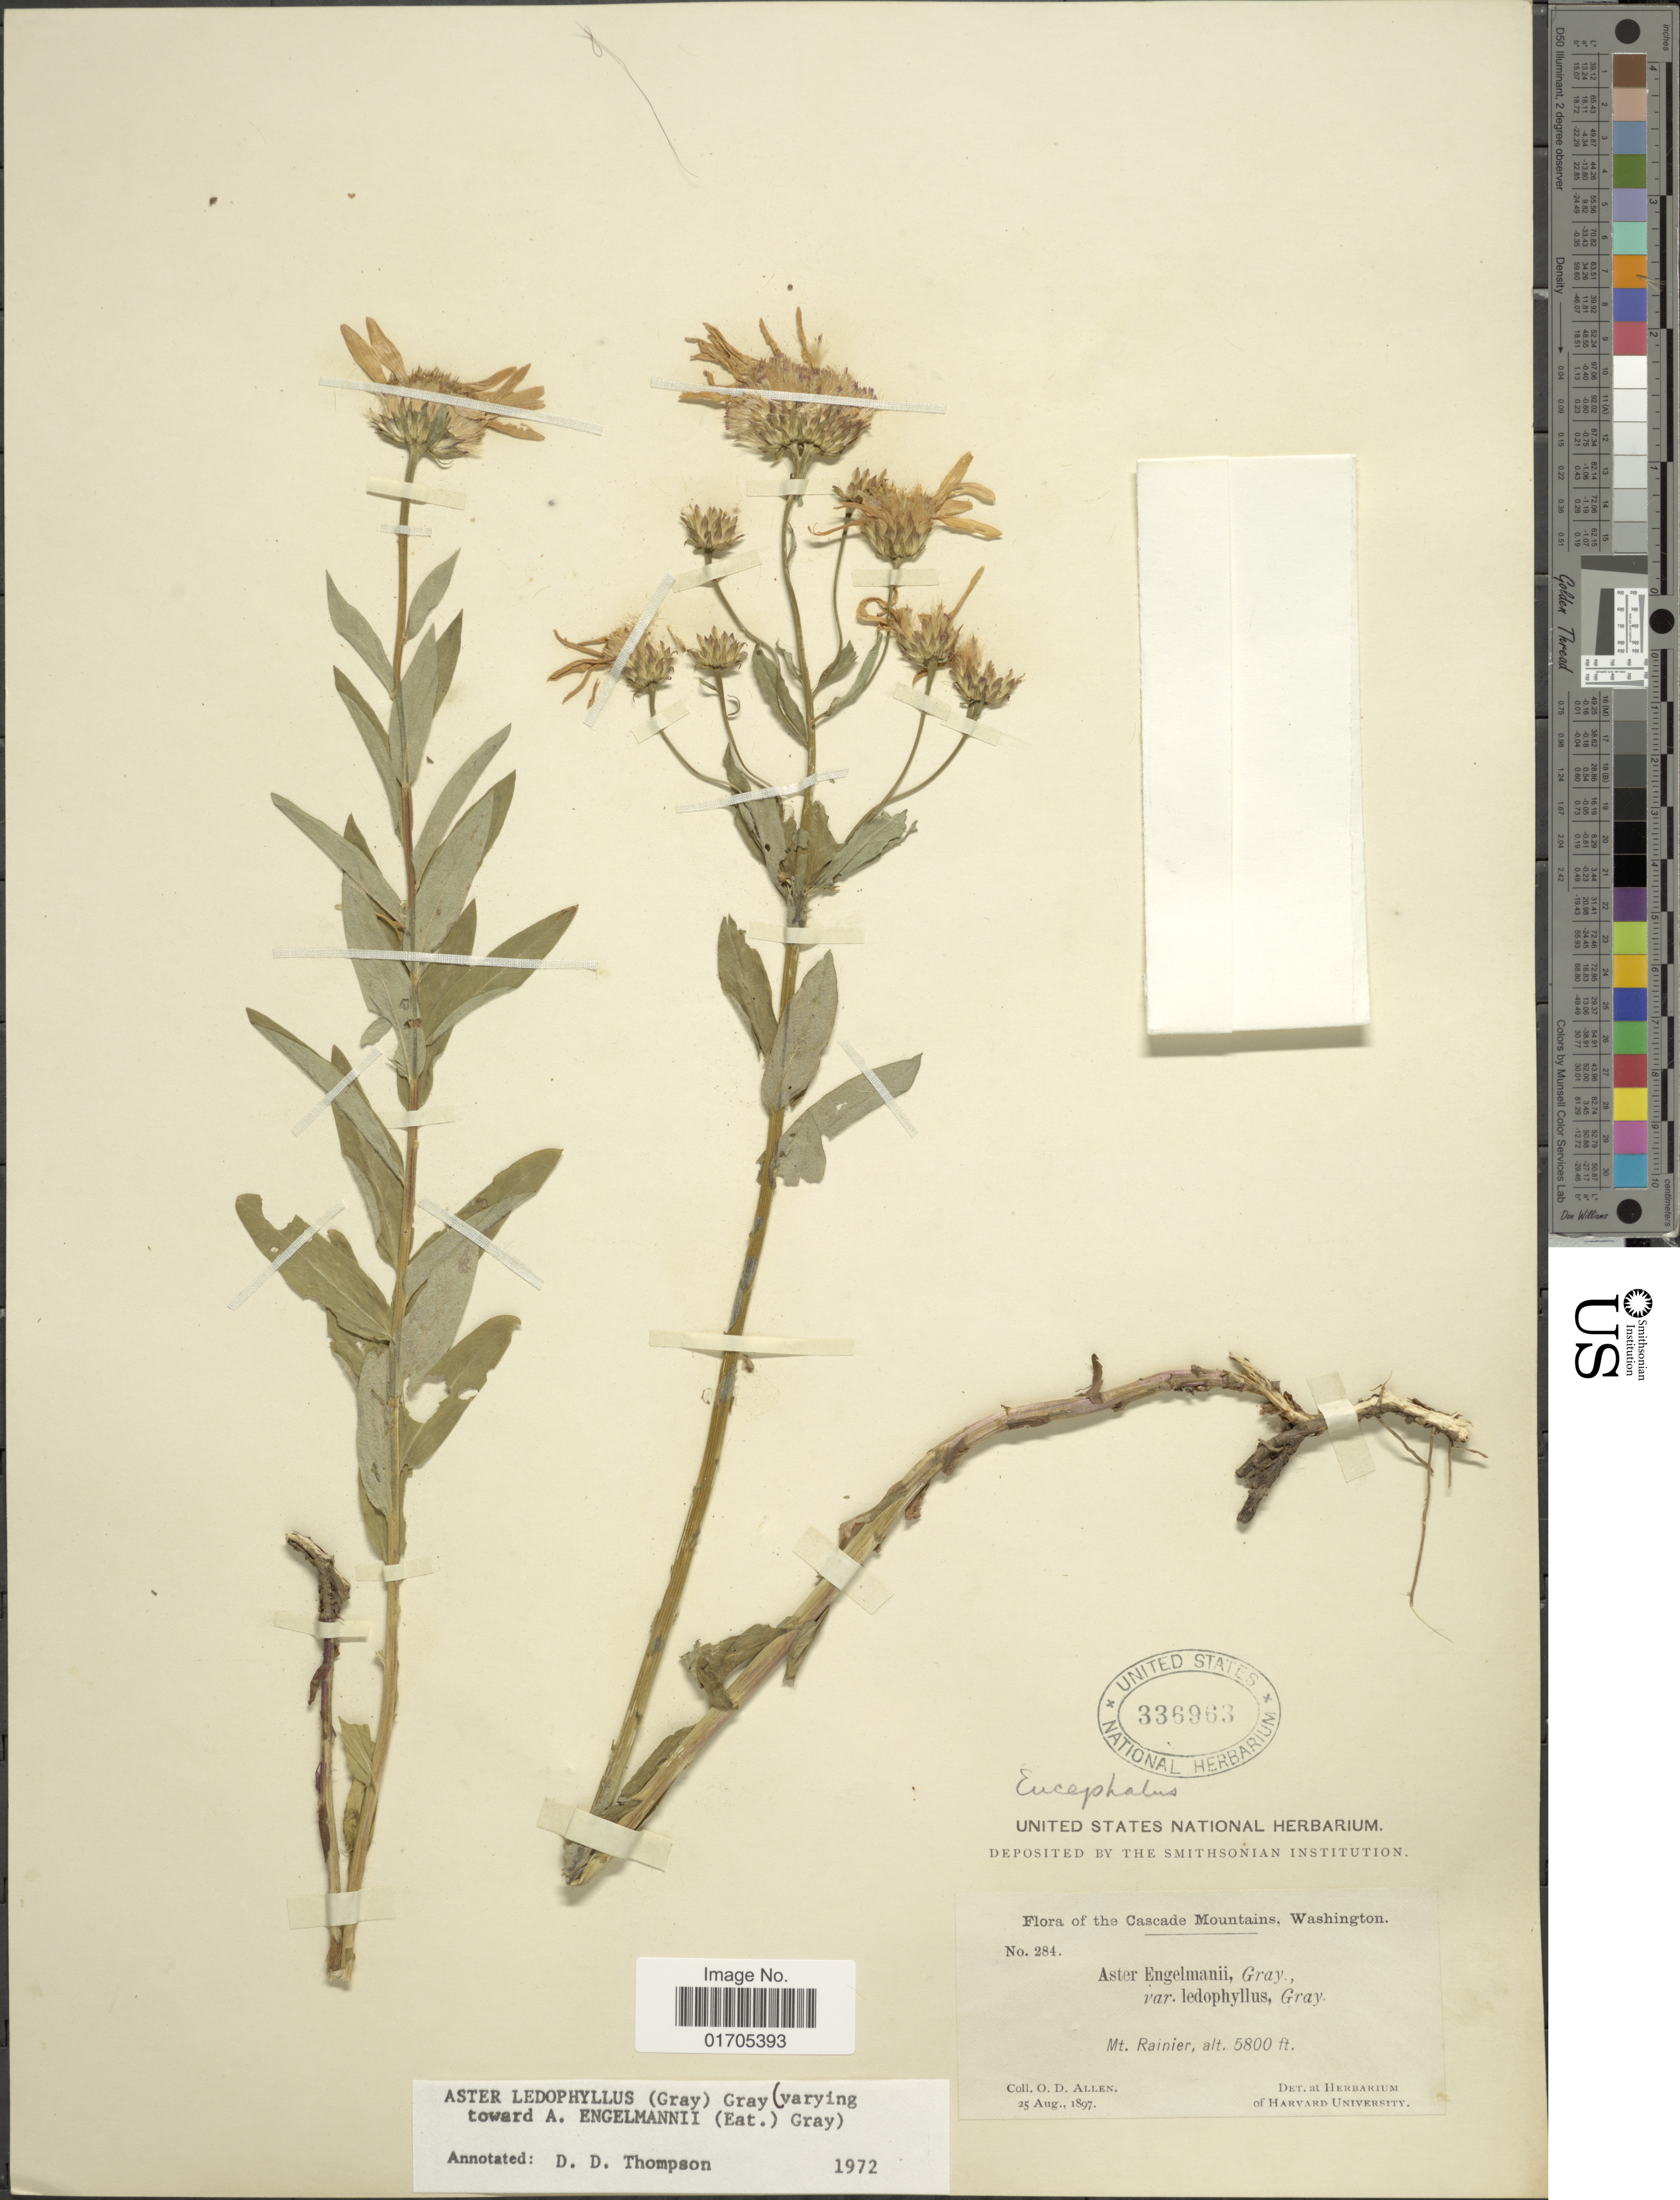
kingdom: Plantae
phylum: Tracheophyta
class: Magnoliopsida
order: Asterales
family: Asteraceae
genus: Eucephalus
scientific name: Eucephalus ledophyllus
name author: (A. Gray) Greene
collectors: O. D. Allen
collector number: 284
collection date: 1897-08-25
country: United States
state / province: Washington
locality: Cascade Mountains, Washington. Mt. Rainier.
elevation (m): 1768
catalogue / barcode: US 336963